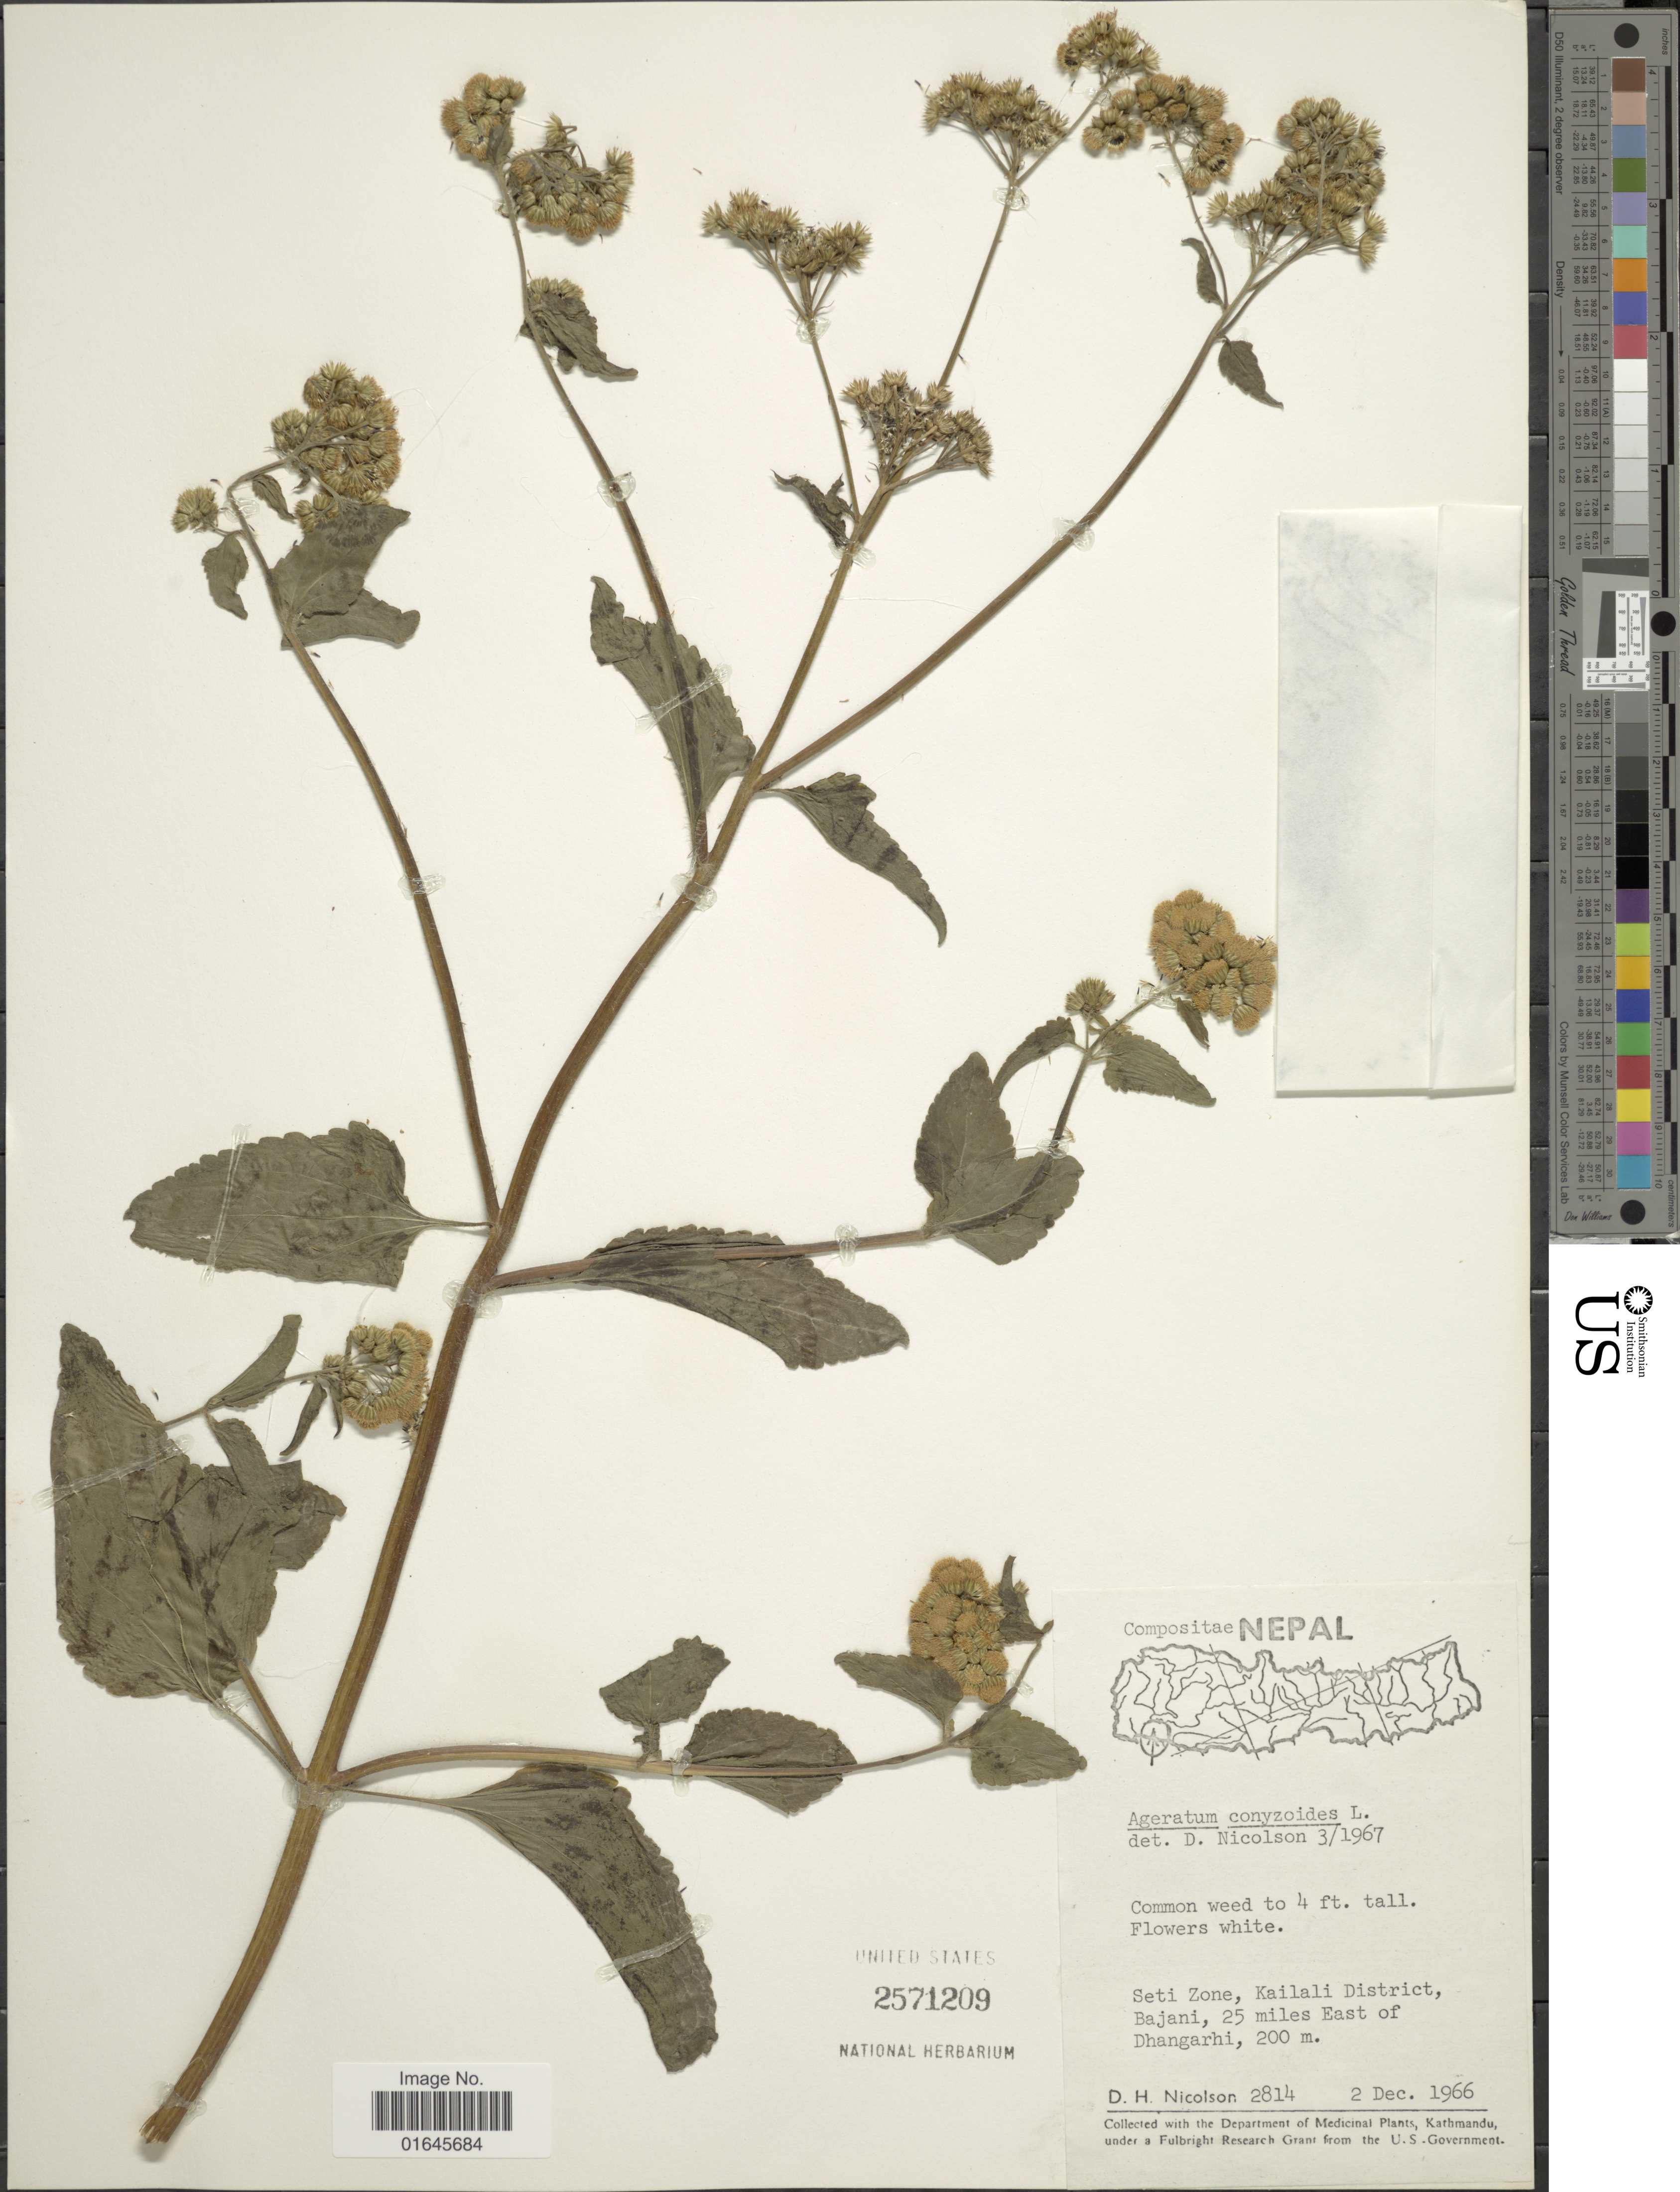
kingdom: Plantae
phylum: Tracheophyta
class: Magnoliopsida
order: Asterales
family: Asteraceae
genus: Ageratum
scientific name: Ageratum conyzoides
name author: L.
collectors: D. H. Nicolson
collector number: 2814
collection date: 1966-12-02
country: Nepal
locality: Seti Zone, Kailali District, Bajani, 25 miles East of Dhangarhi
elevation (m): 200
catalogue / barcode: US 2571209